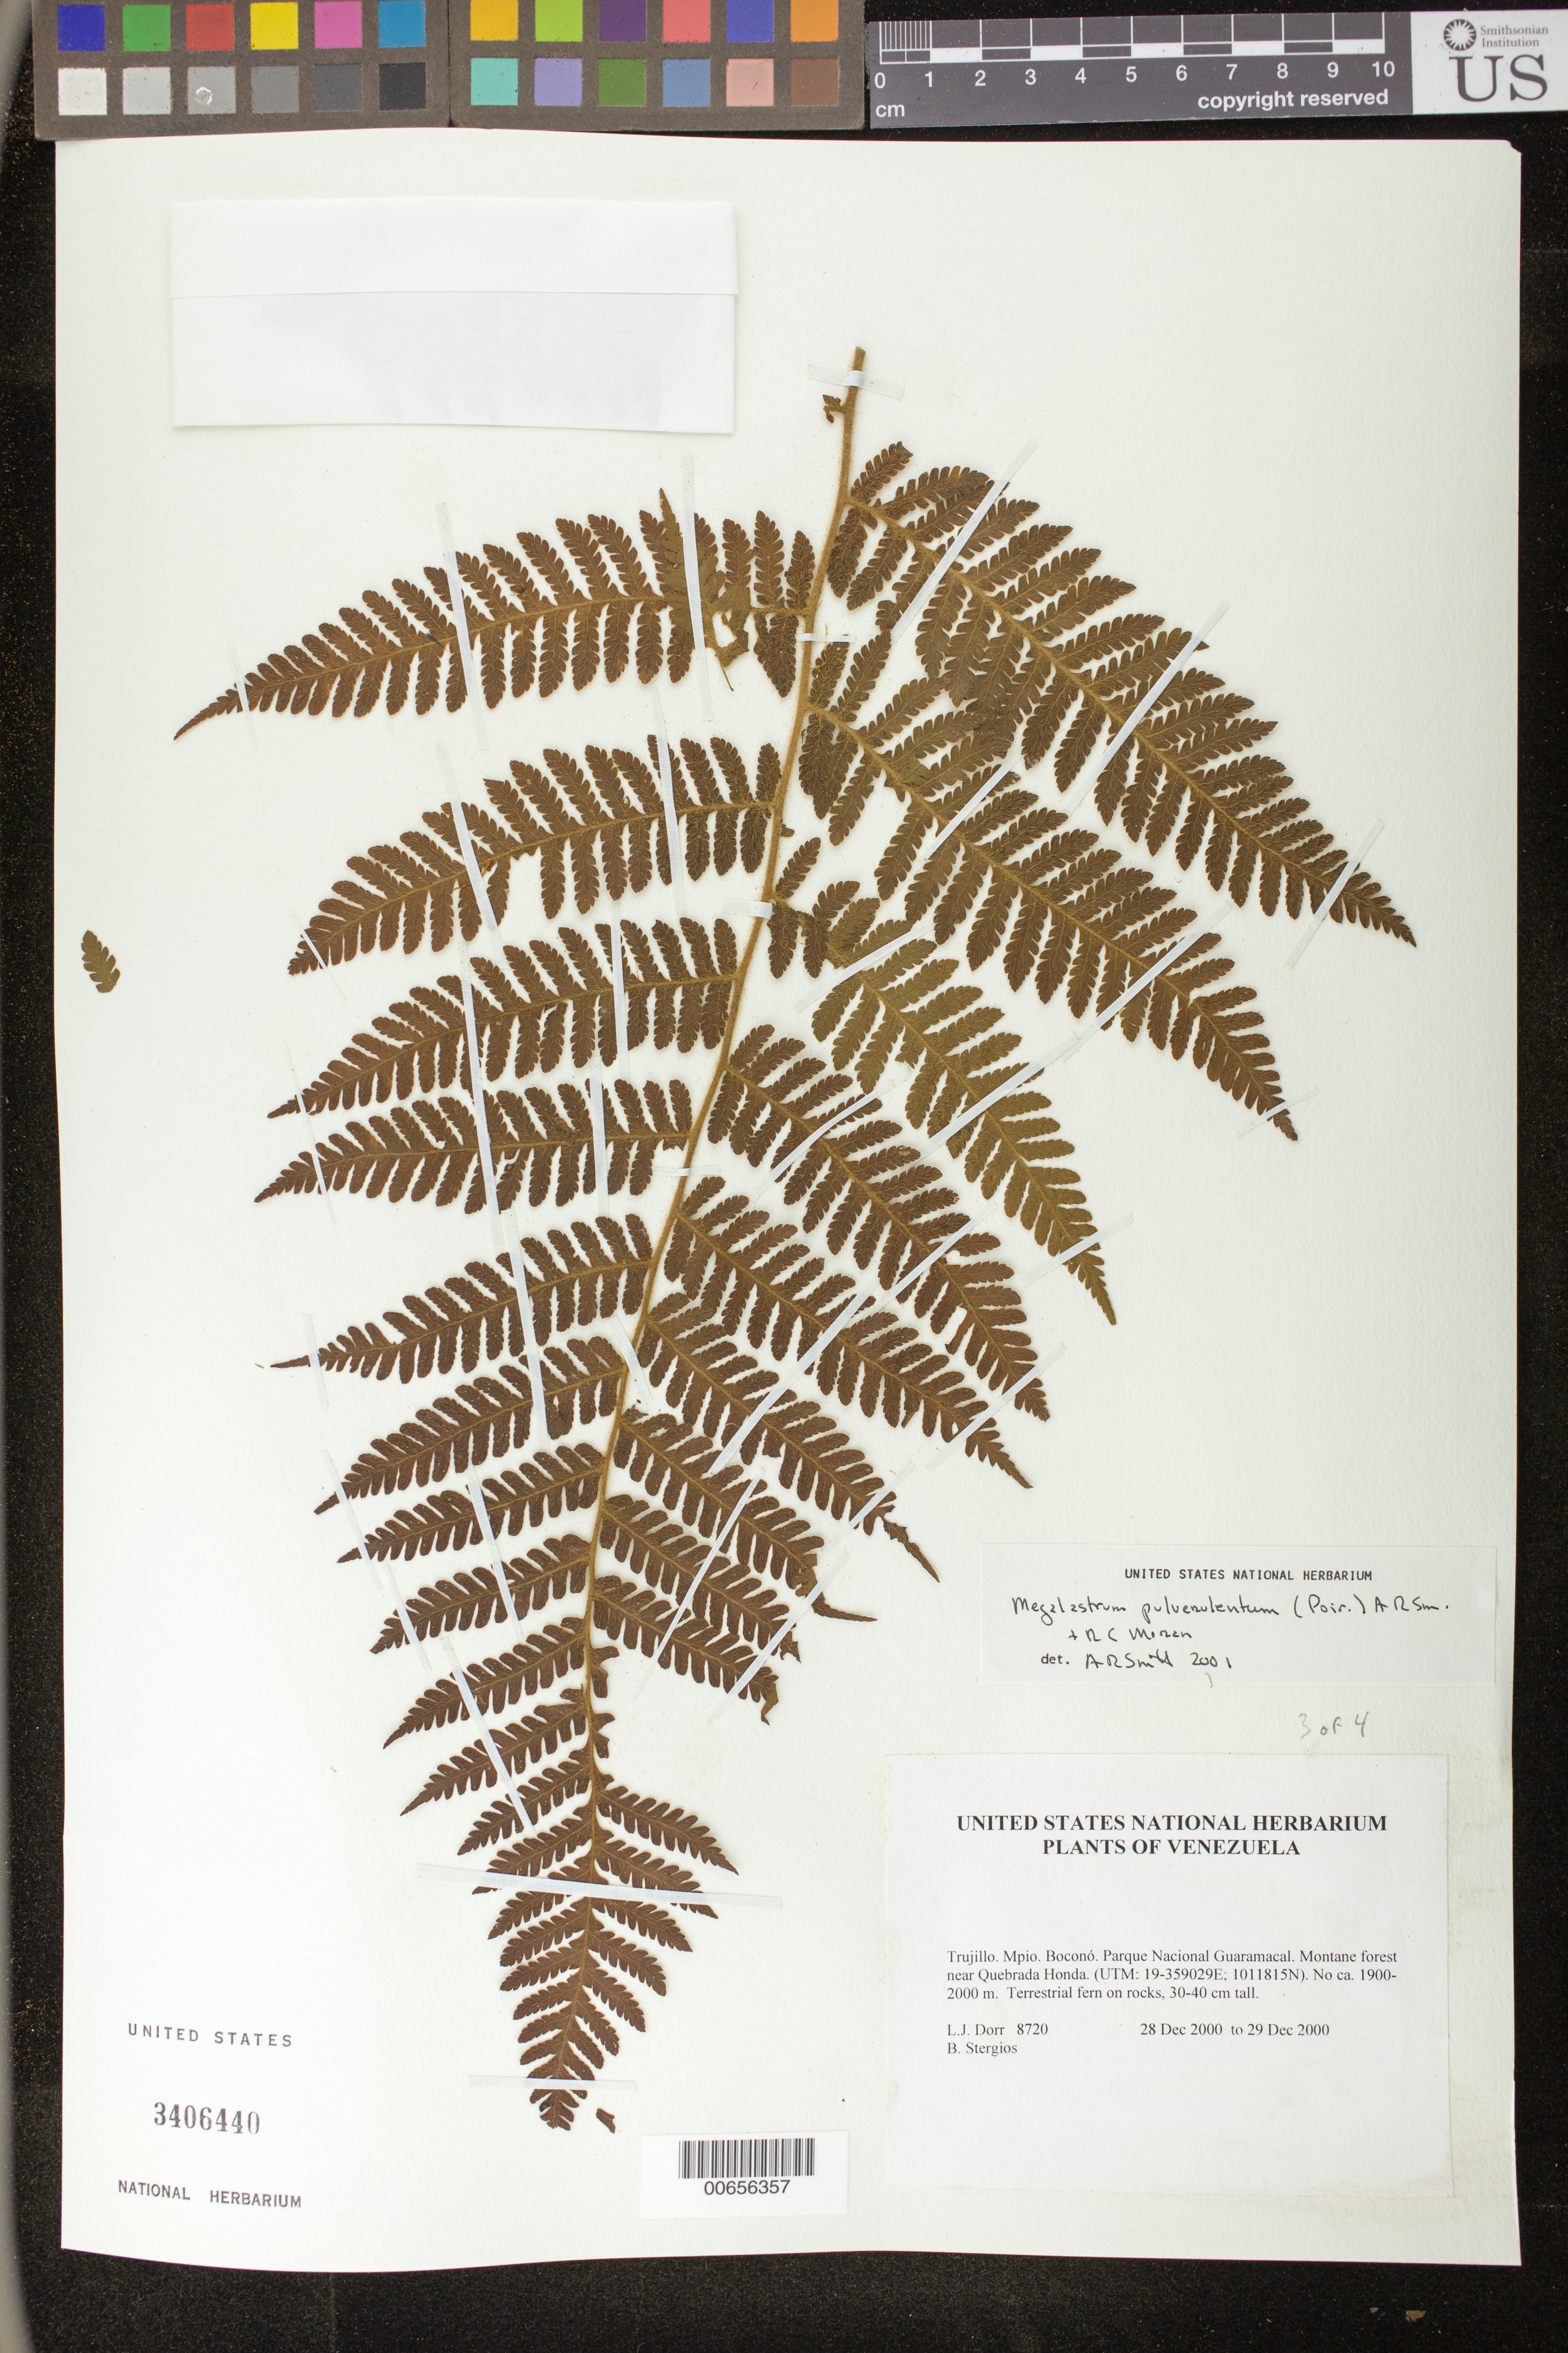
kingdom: Plantae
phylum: Tracheophyta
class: Polypodiopsida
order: Polypodiales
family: Dryopteridaceae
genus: Megalastrum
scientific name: Megalastrum pulverulentum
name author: (Poir.) A.R. Sm. & R.C. Moran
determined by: Smith, Alan R., (UC)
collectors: L. J. Dorr & B. G. Stergios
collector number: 8720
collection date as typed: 28 Dec 2000 to 29 Dec 2000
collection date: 2000-12-28/2000-12-29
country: Venezuela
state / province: Trujillo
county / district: Boconó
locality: Parque Nacional Guaramacal near Quebrada Honda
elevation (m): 1900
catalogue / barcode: US 3406440